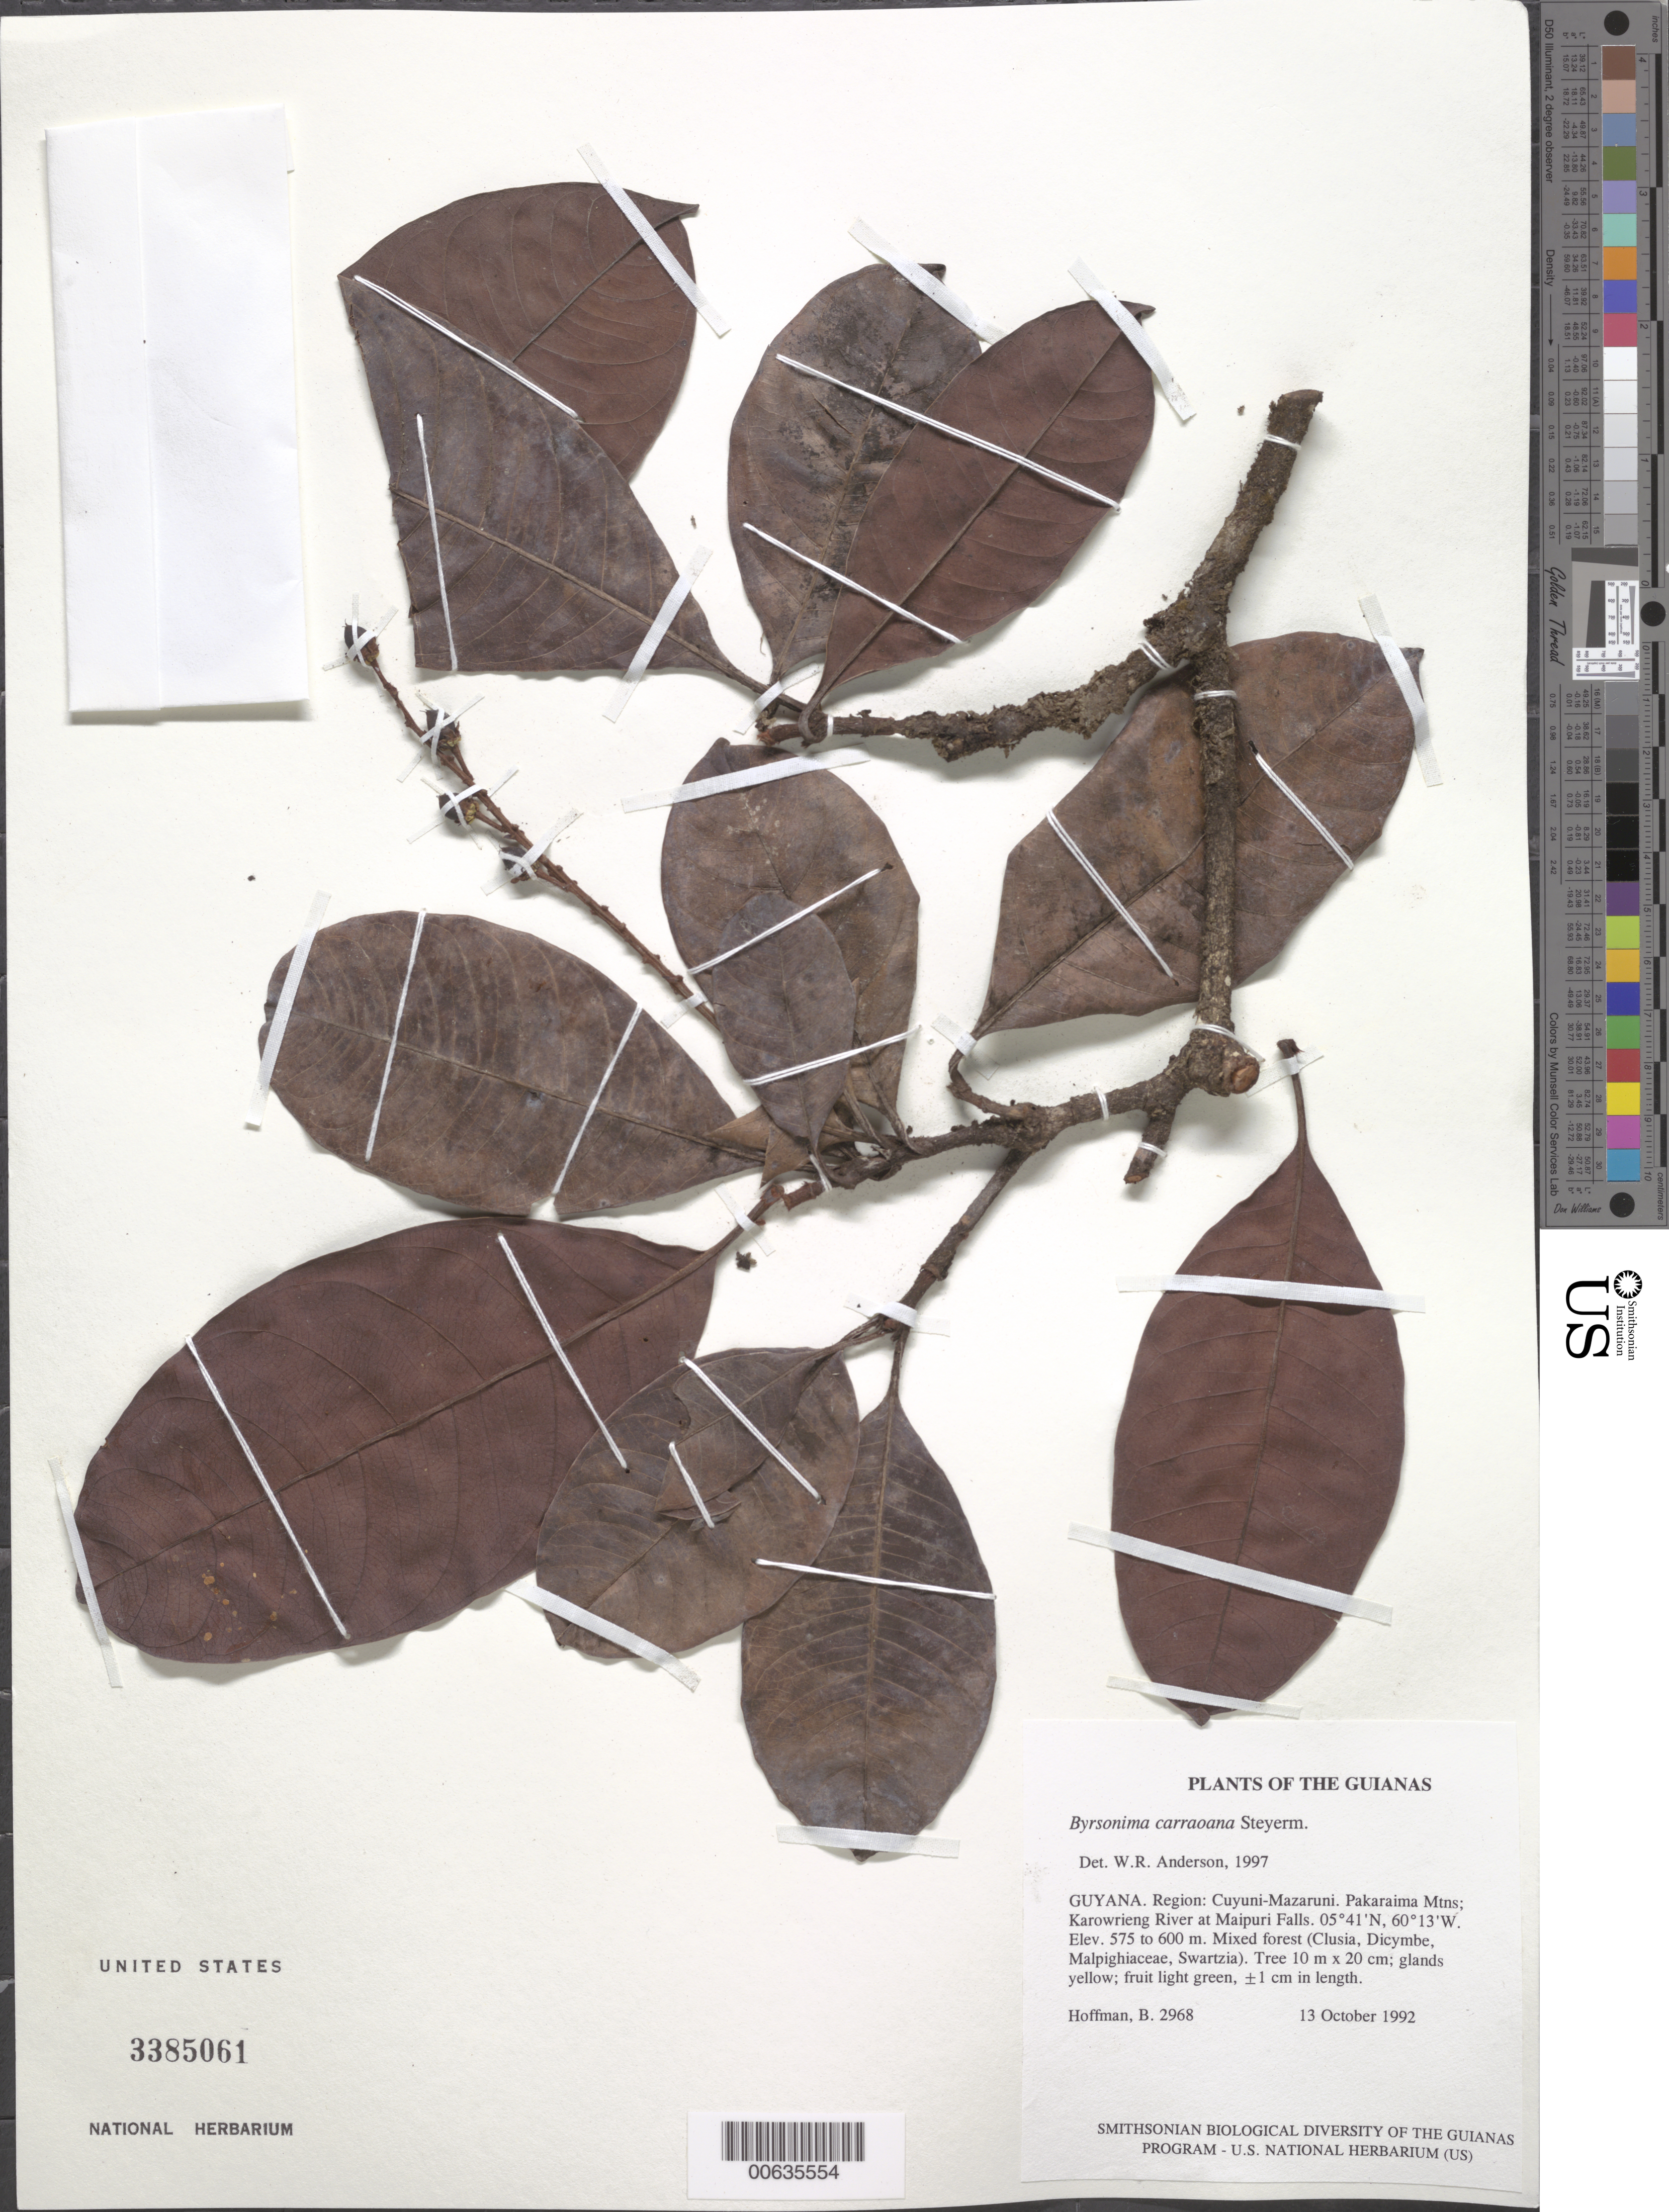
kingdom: Plantae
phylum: Tracheophyta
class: Magnoliopsida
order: Malpighiales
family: Malpighiaceae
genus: Byrsonima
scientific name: Byrsonima carraoana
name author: Steyerm.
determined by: Anderson, W. R., (MICH), University of Michigan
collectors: B. Hoffman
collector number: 2968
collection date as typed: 13 October 1992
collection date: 1992-10-13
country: Guyana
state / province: Cuyuni-Mazaruni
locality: Pakaraima Mountains; Karowrieng River, at Maipuri Falls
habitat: Mixed forest (Clusia, Dicymbe, Malpighiaceae, Swartzia)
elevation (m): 575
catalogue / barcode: US 3385061